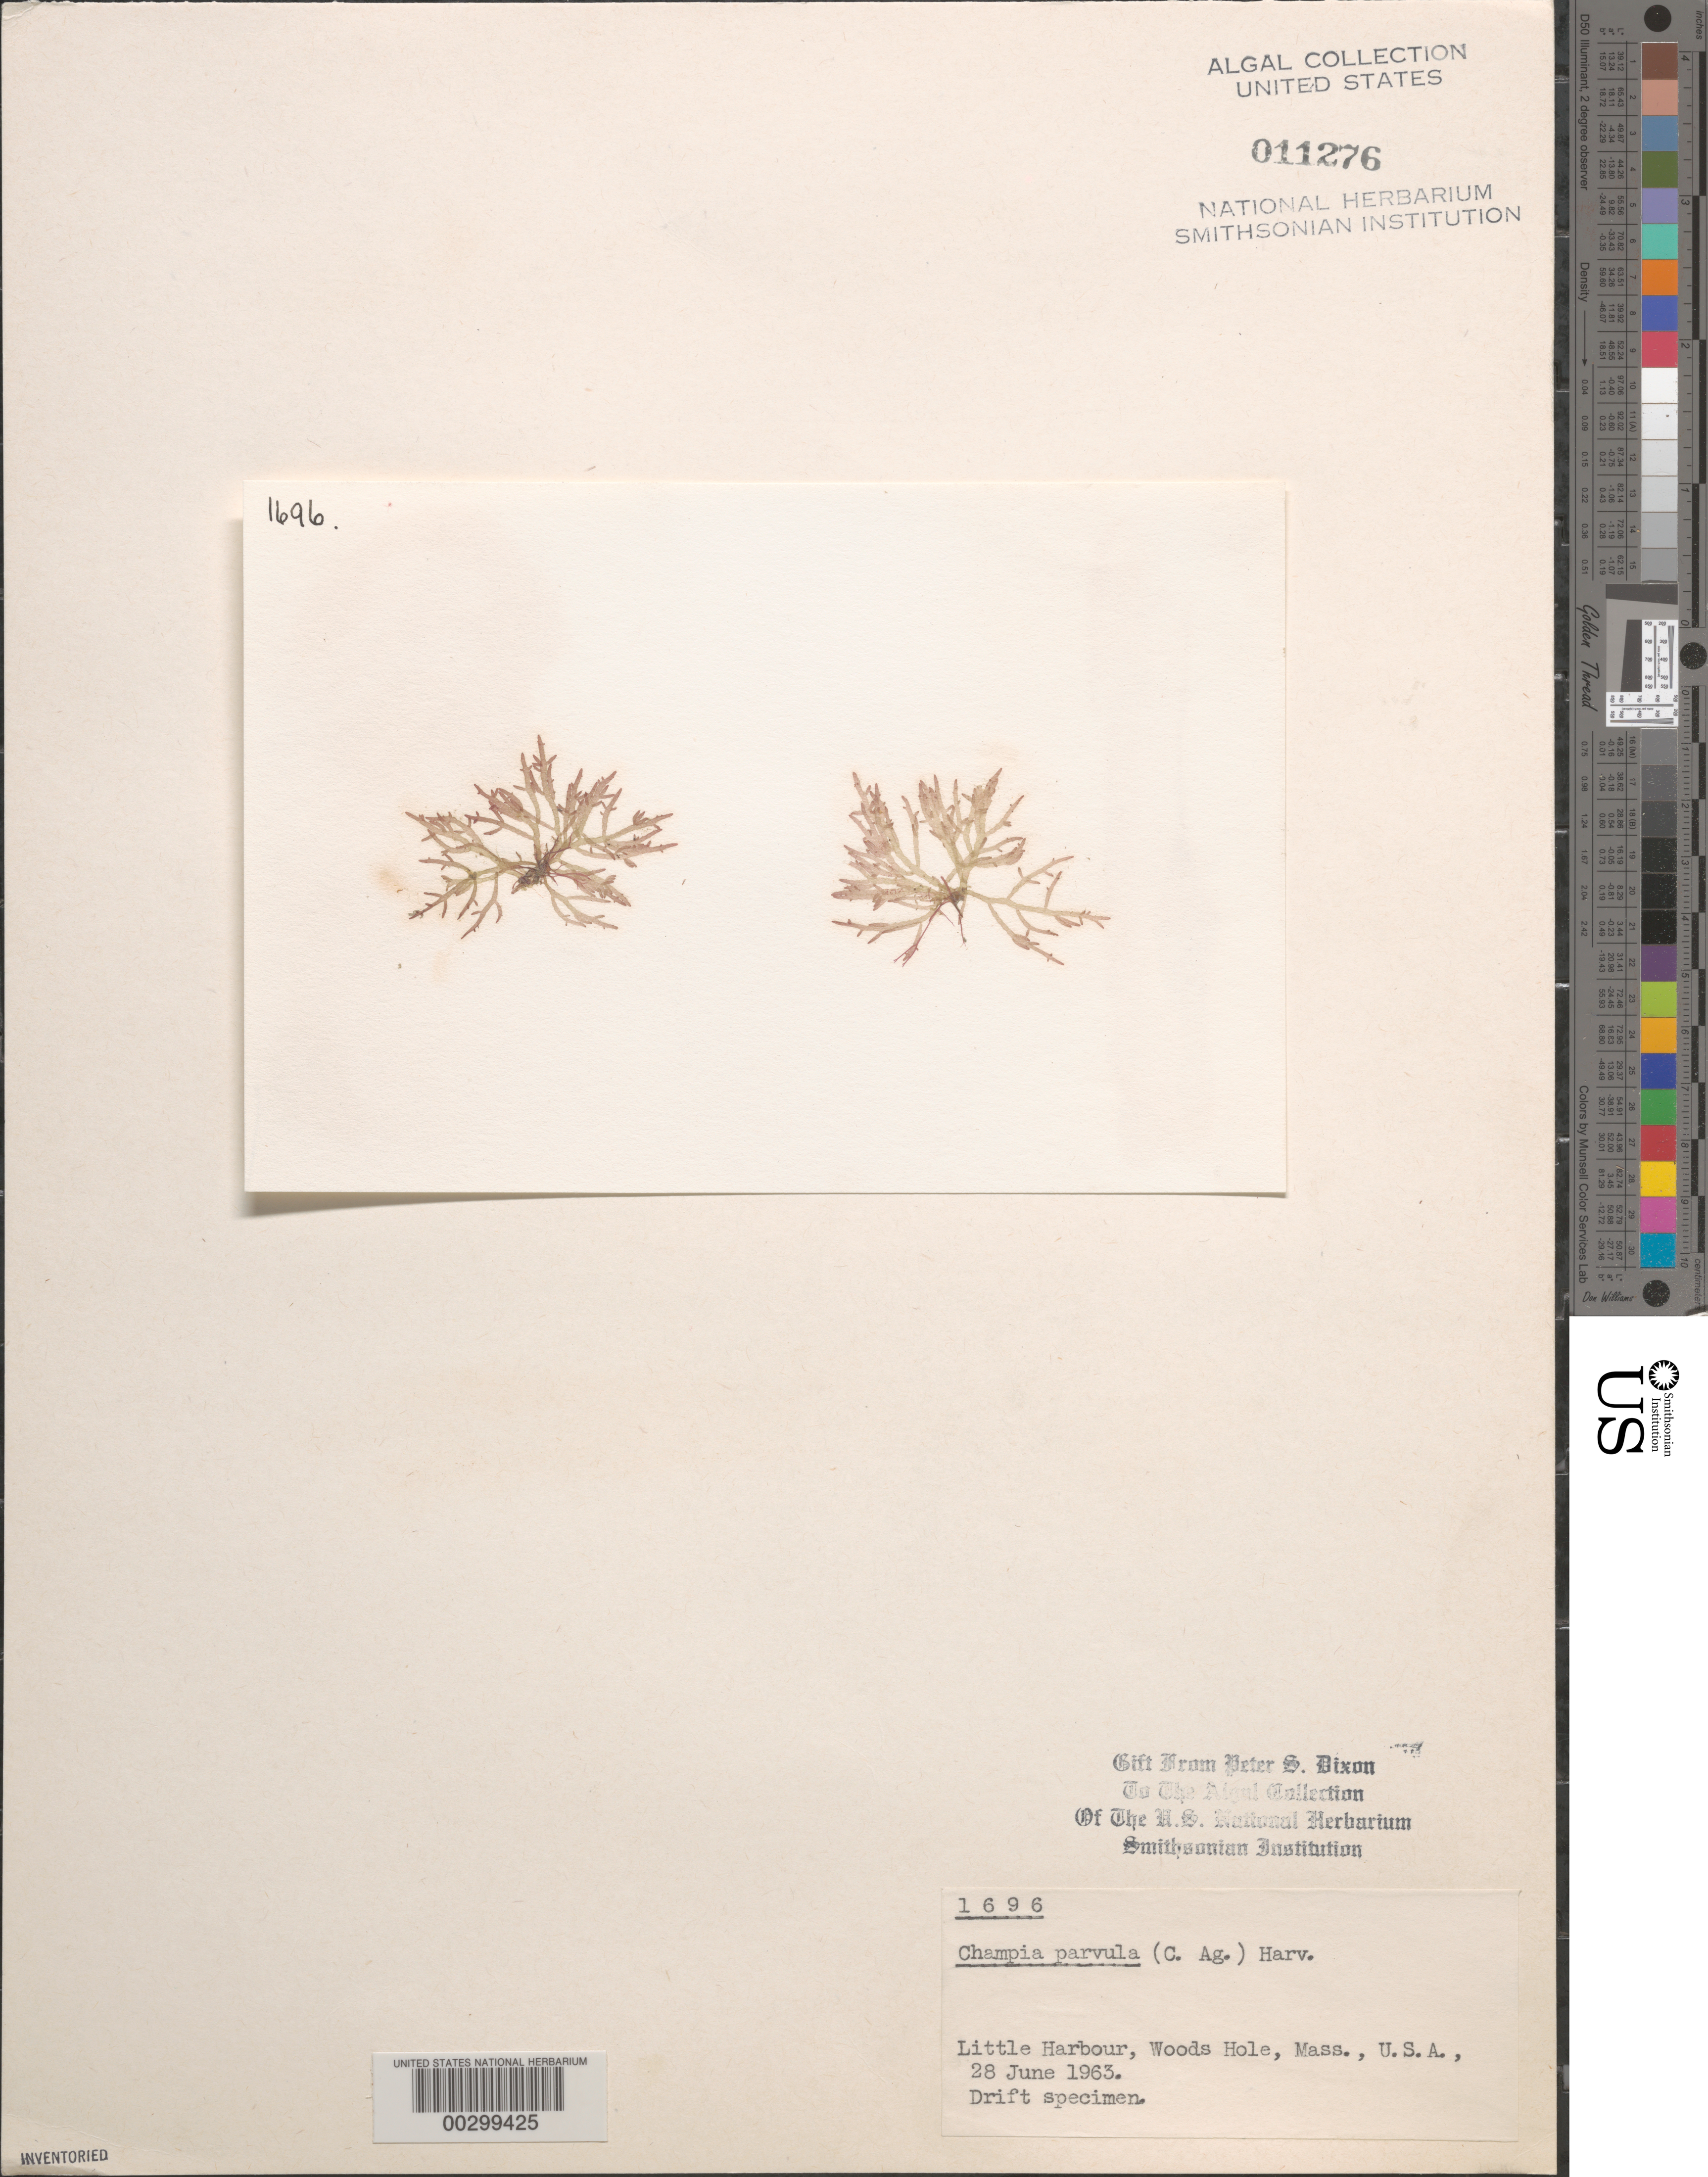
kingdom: Plantae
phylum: Rhodophyta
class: Florideophyceae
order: Rhodymeniales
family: Champiaceae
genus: Champia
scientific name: Champia parvula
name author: (C. Agardh) Harv.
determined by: Dixon, P. S.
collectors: P. S. Dixon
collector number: PSD 1696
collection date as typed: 28 Jun 1963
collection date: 1963-06-28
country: United States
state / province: Massachusetts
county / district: Barnstable County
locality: Woods Hole, Little Harbor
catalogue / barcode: US 11276